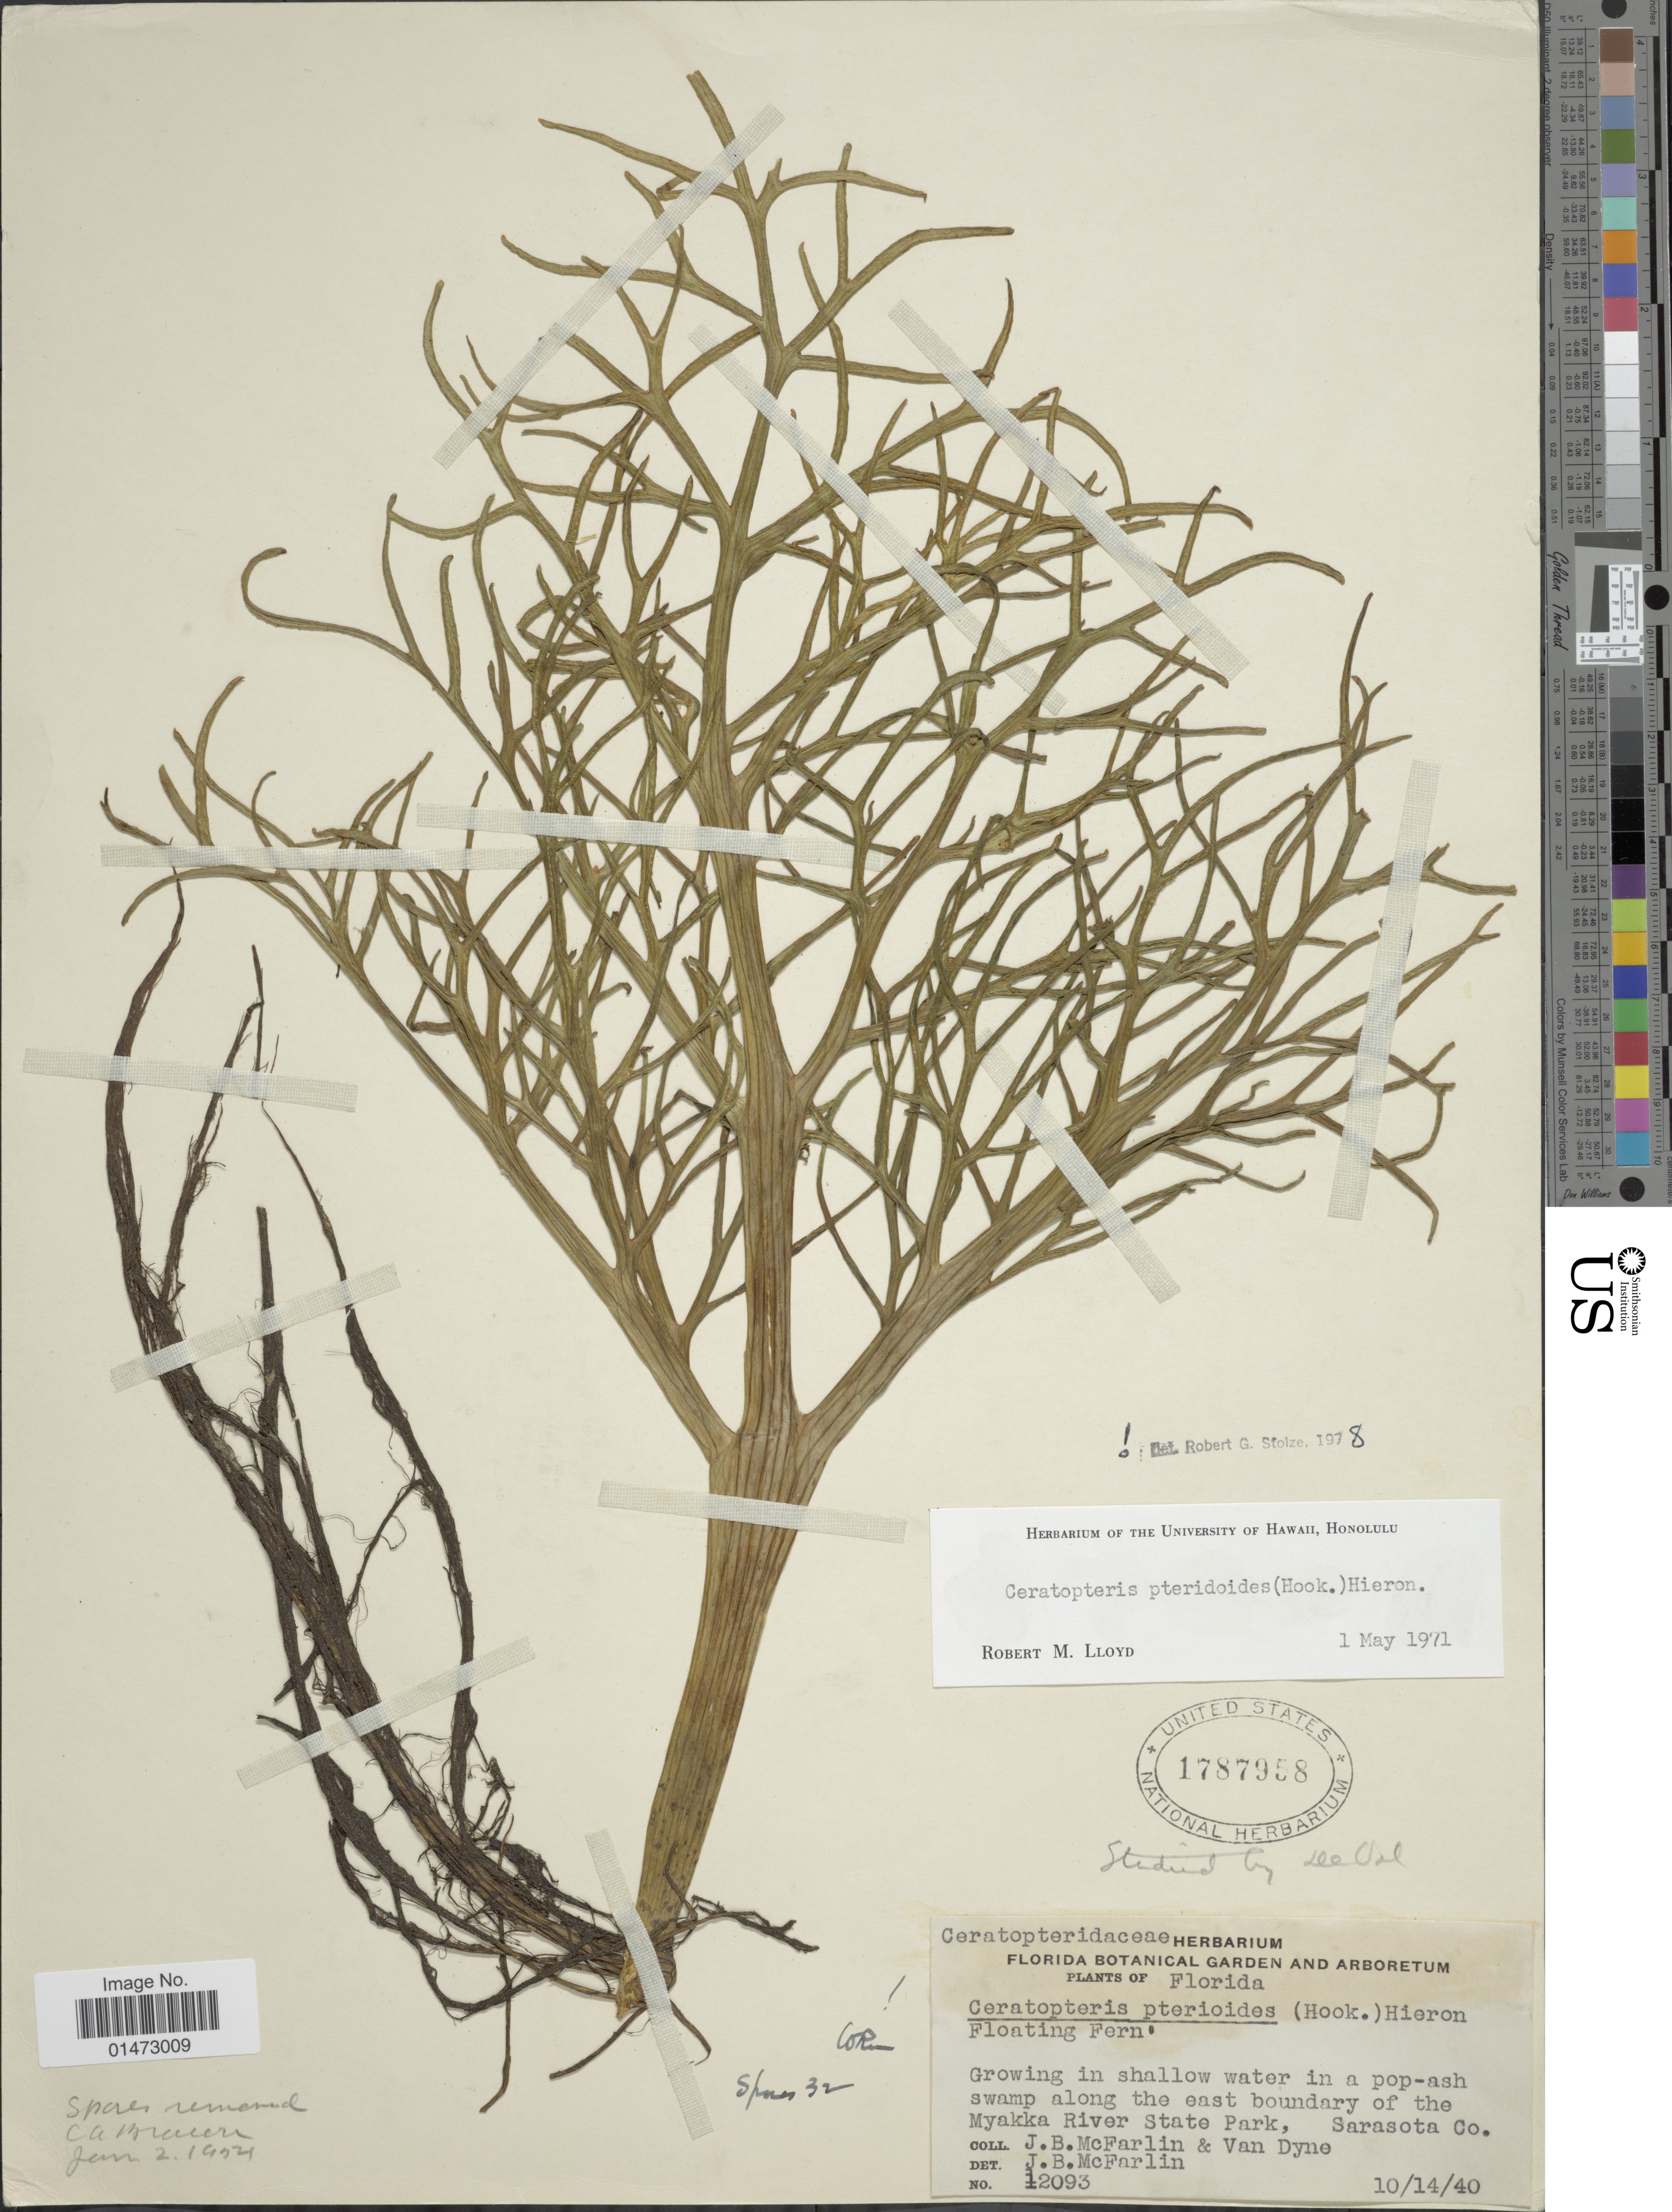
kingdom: Plantae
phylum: Tracheophyta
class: Polypodiopsida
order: Polypodiales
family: Pteridaceae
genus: Ceratopteris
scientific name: Ceratopteris pteridioides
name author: (Hook.) Hieron.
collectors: J. McFarlin & Van Dyne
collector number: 12093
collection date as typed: Transcribed d/m/y: 14/10/40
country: United States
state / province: Florida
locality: Growing in shallow water in a pop-ash swamp along the east boundary of the Myakka River State Park, Sarasota Co.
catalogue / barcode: US 1787958